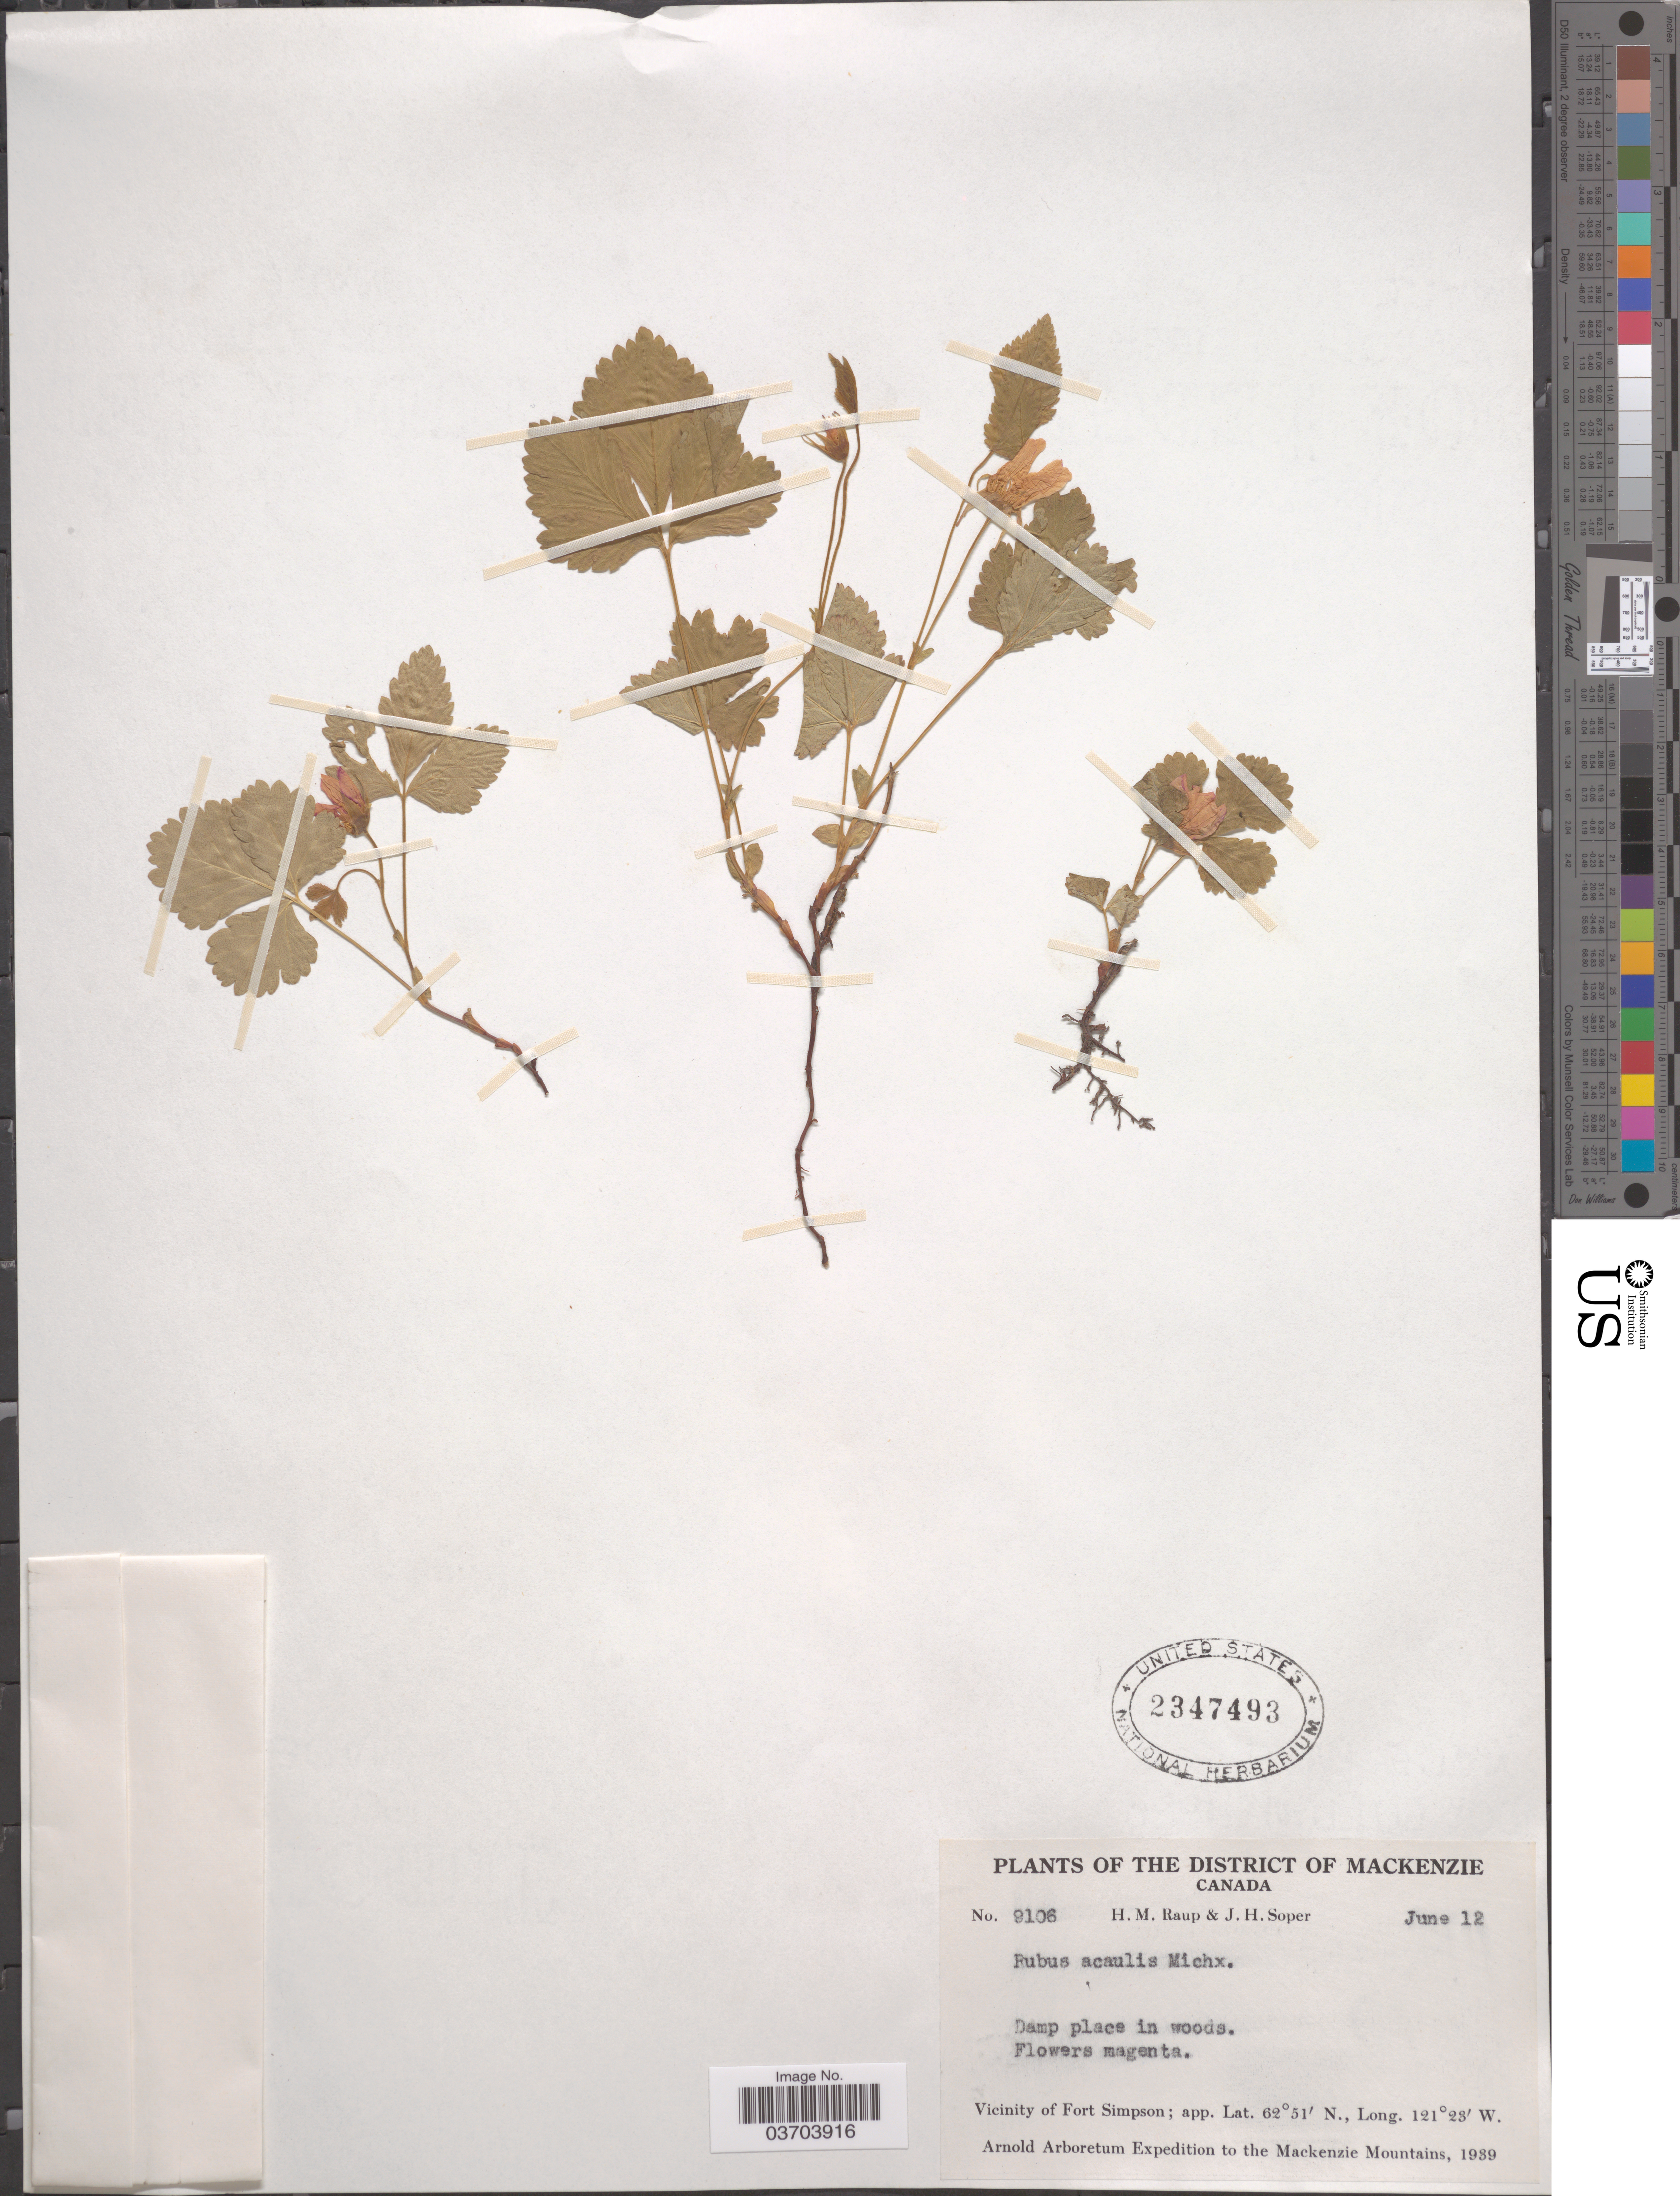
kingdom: Plantae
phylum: Tracheophyta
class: Magnoliopsida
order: Rosales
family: Rosaceae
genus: Rubus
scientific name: Rubus acaulis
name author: Michx.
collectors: H. Raup & J. H. Soper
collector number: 9106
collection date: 1939-06-12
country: Canada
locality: The District of Mackenzie. Vicinity of Fort Simpson. The Mackenzie Mountains.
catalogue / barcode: US 2347493